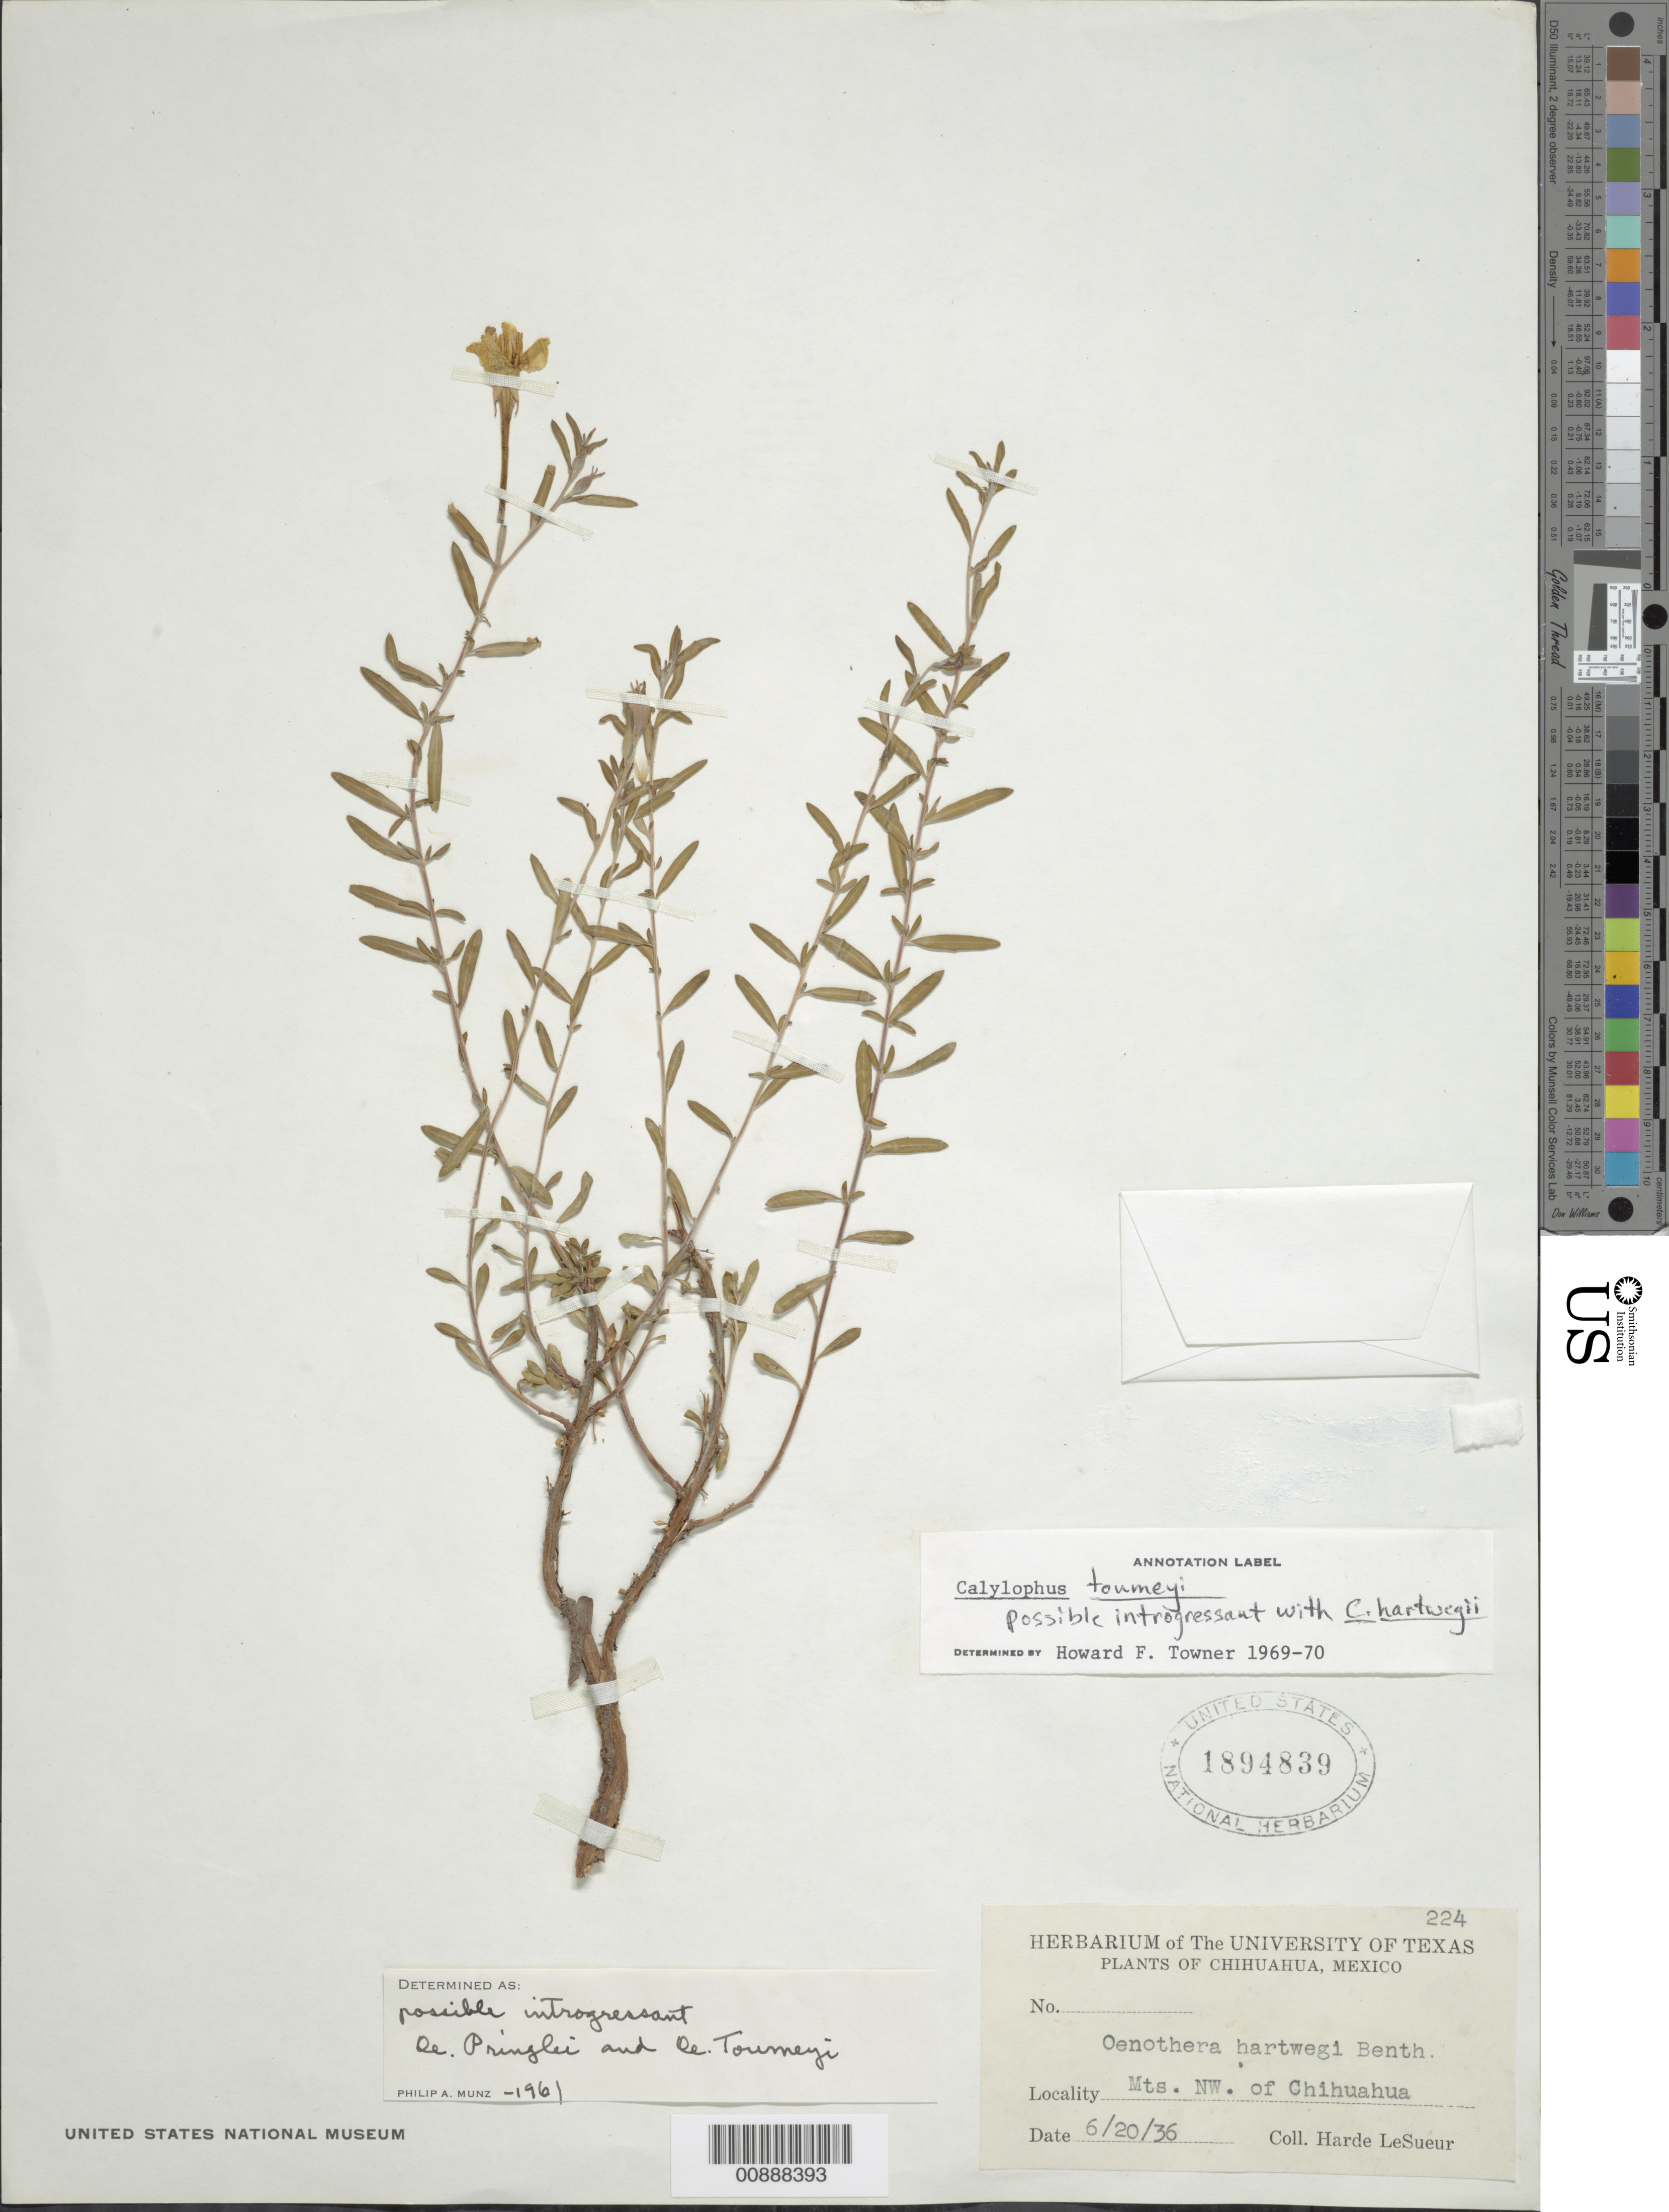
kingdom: Plantae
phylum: Tracheophyta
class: Magnoliopsida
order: Myrtales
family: Onagraceae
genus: Oenothera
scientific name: Oenothera hartwegii subsp. hartwegii x O. toumeyi (Small) Tidestr.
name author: W.L. Wagner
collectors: D. H. LeSueur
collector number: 224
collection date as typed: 20 Jun 1936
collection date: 1936-06-20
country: Mexico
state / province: Chihuahua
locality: Mts. NW of Chihuahua.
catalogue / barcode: US 1894839